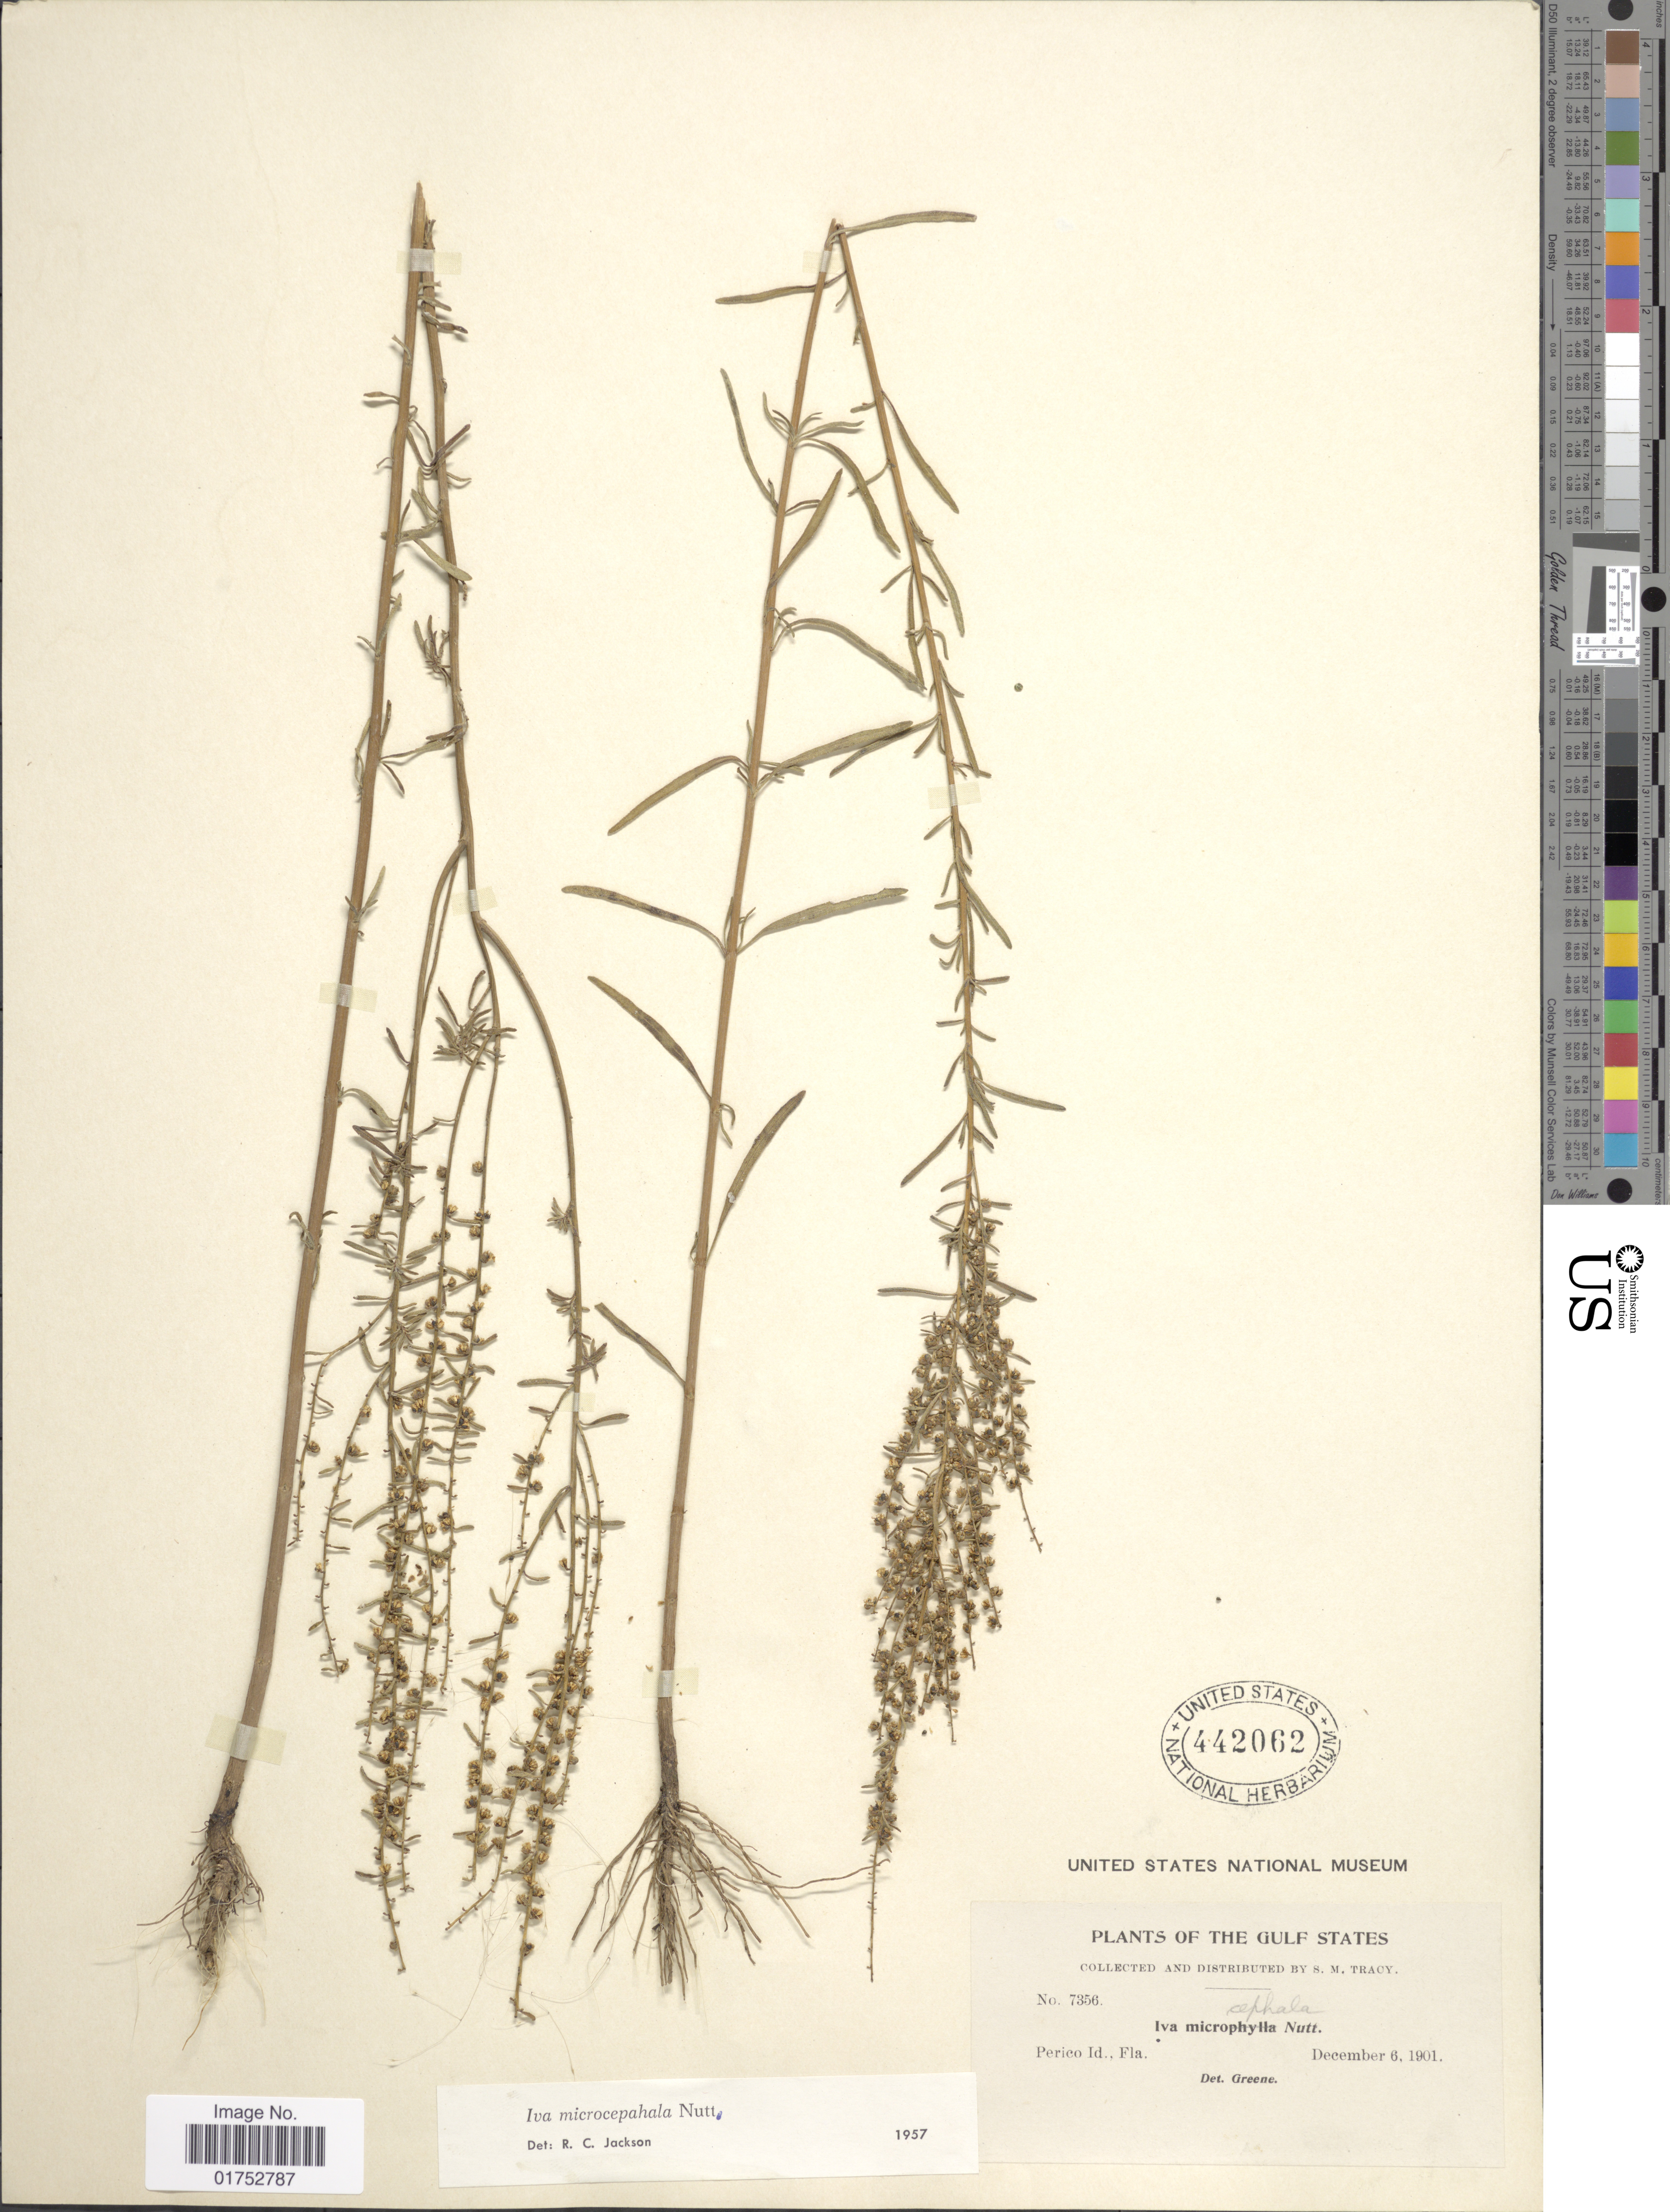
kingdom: Plantae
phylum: Tracheophyta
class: Magnoliopsida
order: Asterales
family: Asteraceae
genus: Iva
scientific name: Iva microcephala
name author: Nutt.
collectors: S. M. Tracy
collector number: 7356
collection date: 1901-12-06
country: United States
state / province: Florida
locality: The Gulf States, Perico Id., Fla.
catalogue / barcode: US 442062